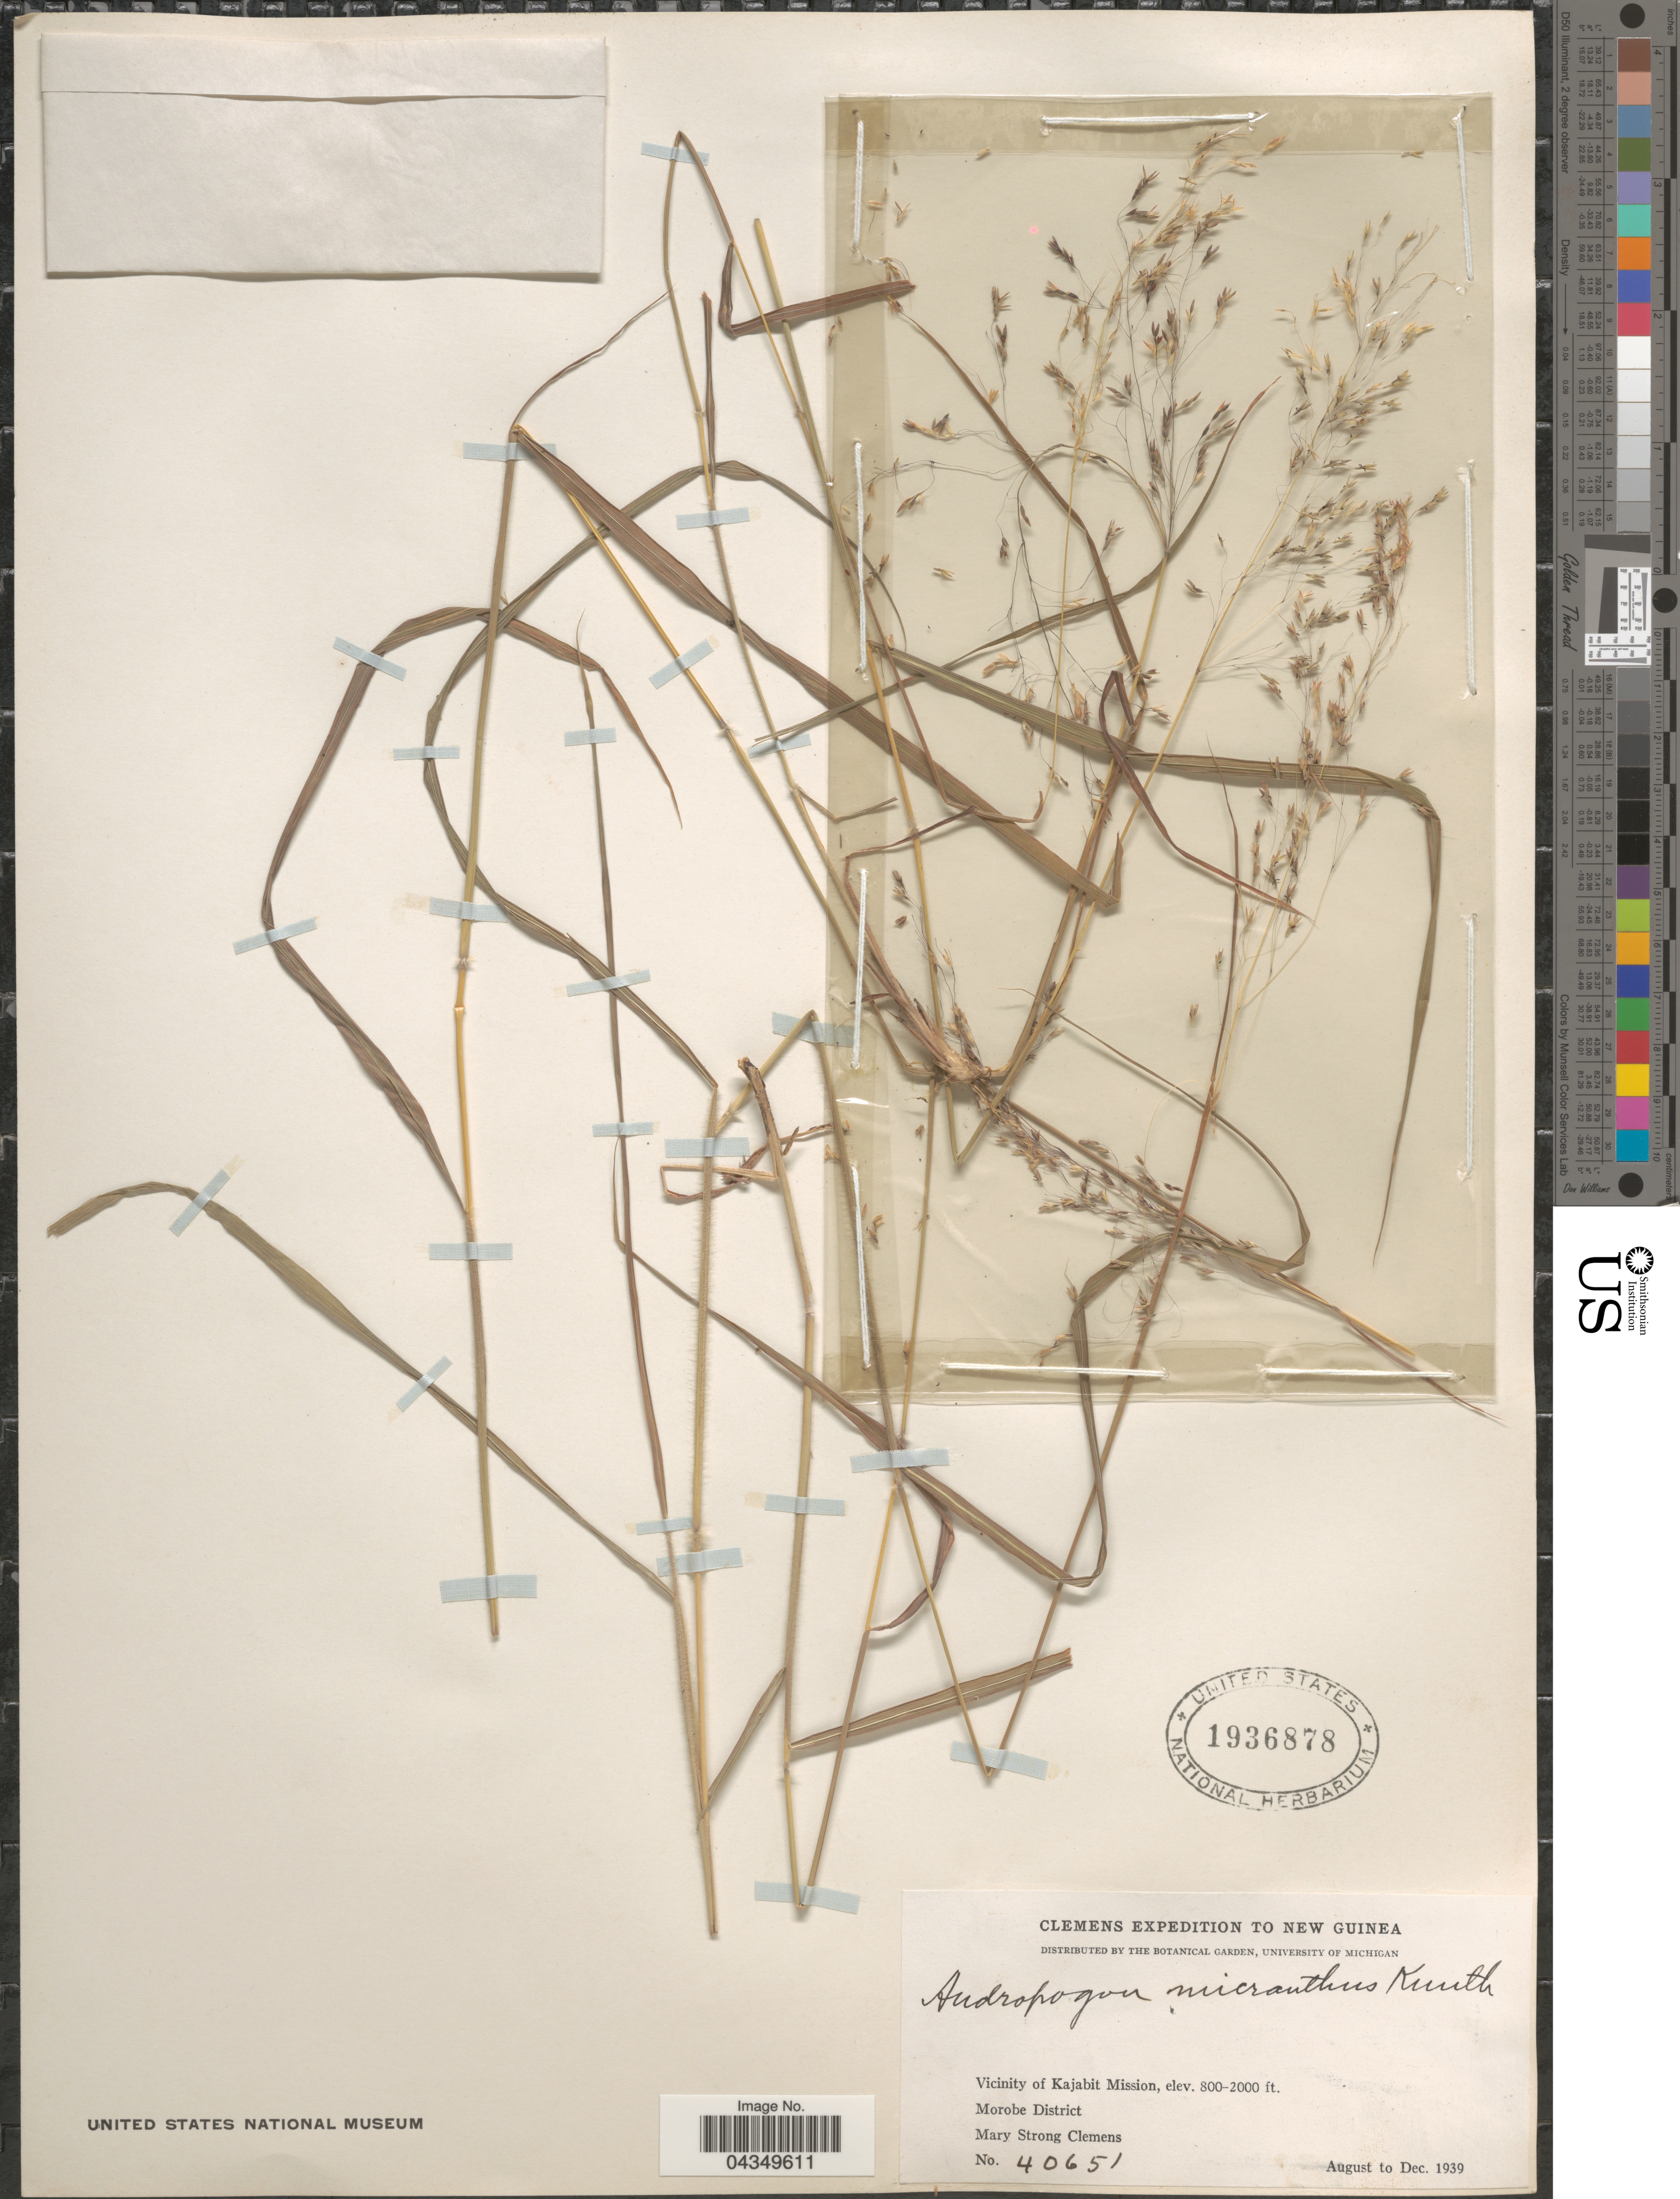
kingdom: Plantae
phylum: Tracheophyta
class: Liliopsida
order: Poales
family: Poaceae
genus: Capillipedium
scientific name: Capillipedium parviflorum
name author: (R. Br.) Stapf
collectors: M. S. Clemens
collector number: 40651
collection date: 1939-08/1939-12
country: Papua New Guinea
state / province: Morobe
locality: Clemens Expedition to New Guinea. Vicinity of Kajabit Mission. Morobe District.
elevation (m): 244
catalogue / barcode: US 1936878